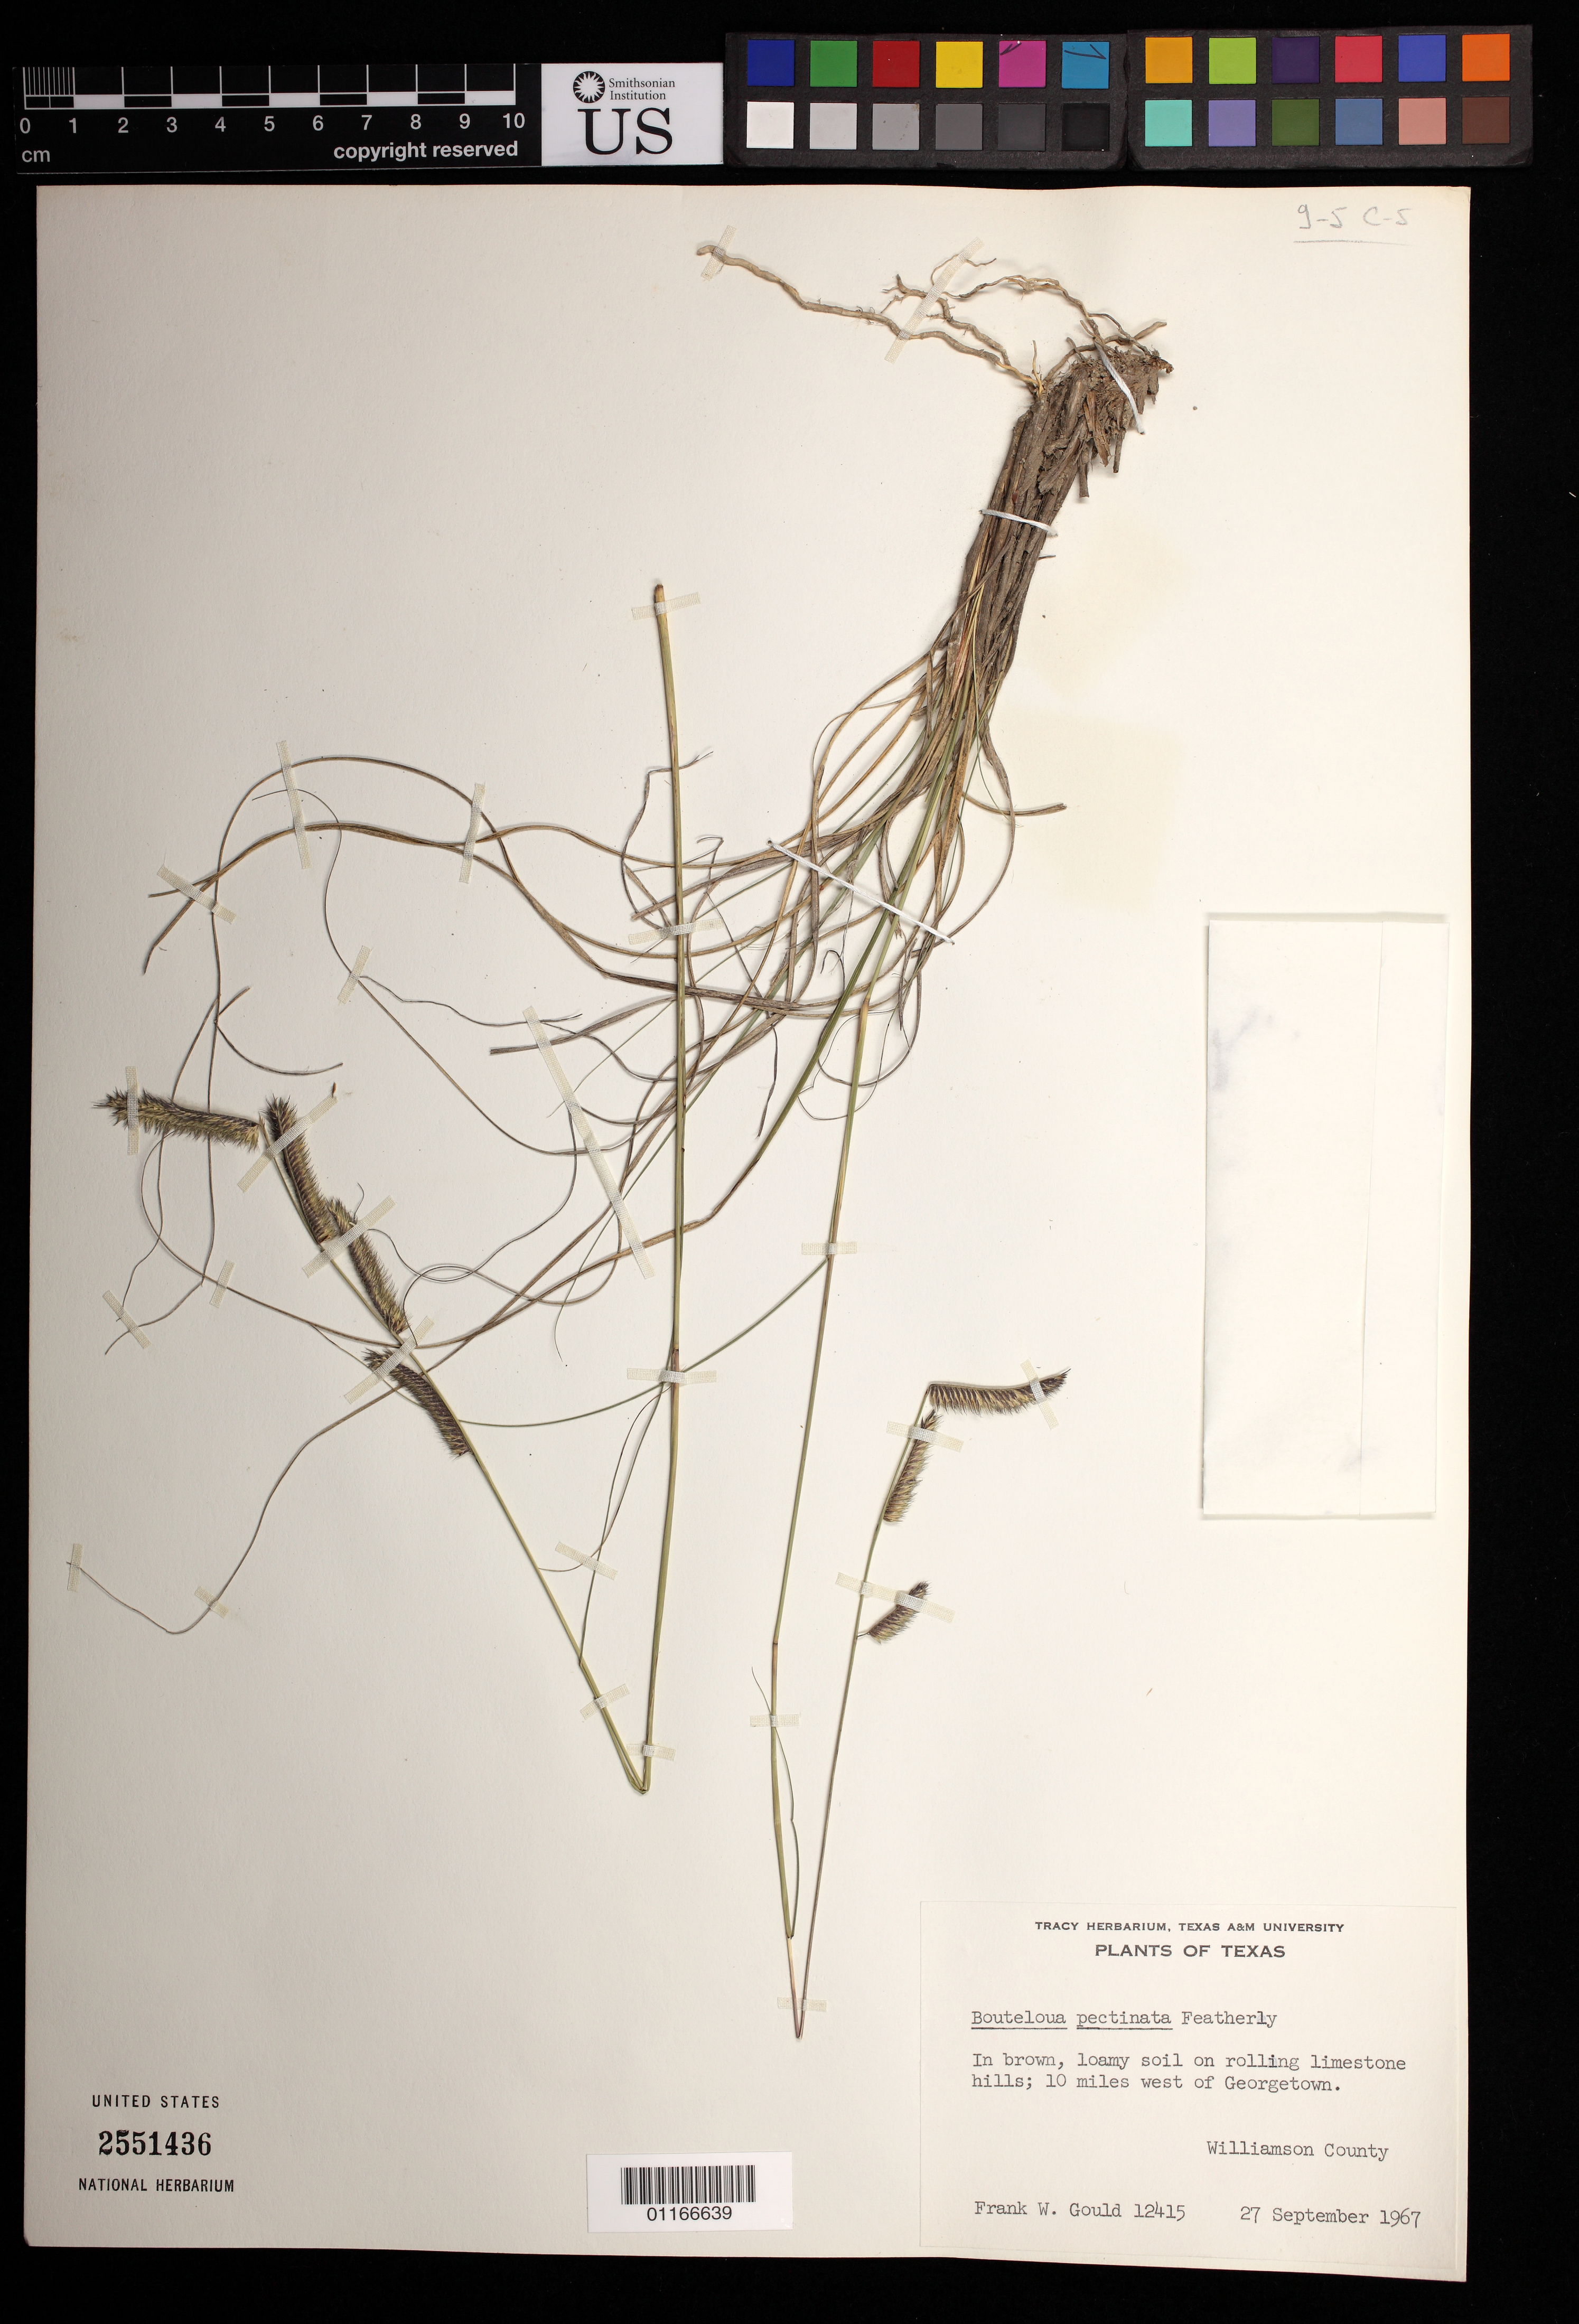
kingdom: Plantae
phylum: Tracheophyta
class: Liliopsida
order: Poales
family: Poaceae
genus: Bouteloua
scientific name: Bouteloua pectinata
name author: Featherly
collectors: F. W. Gould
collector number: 12415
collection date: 1967-09-27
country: United States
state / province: Texas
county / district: Williamson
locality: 10 miles west of Georgetown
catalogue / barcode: US 2551436